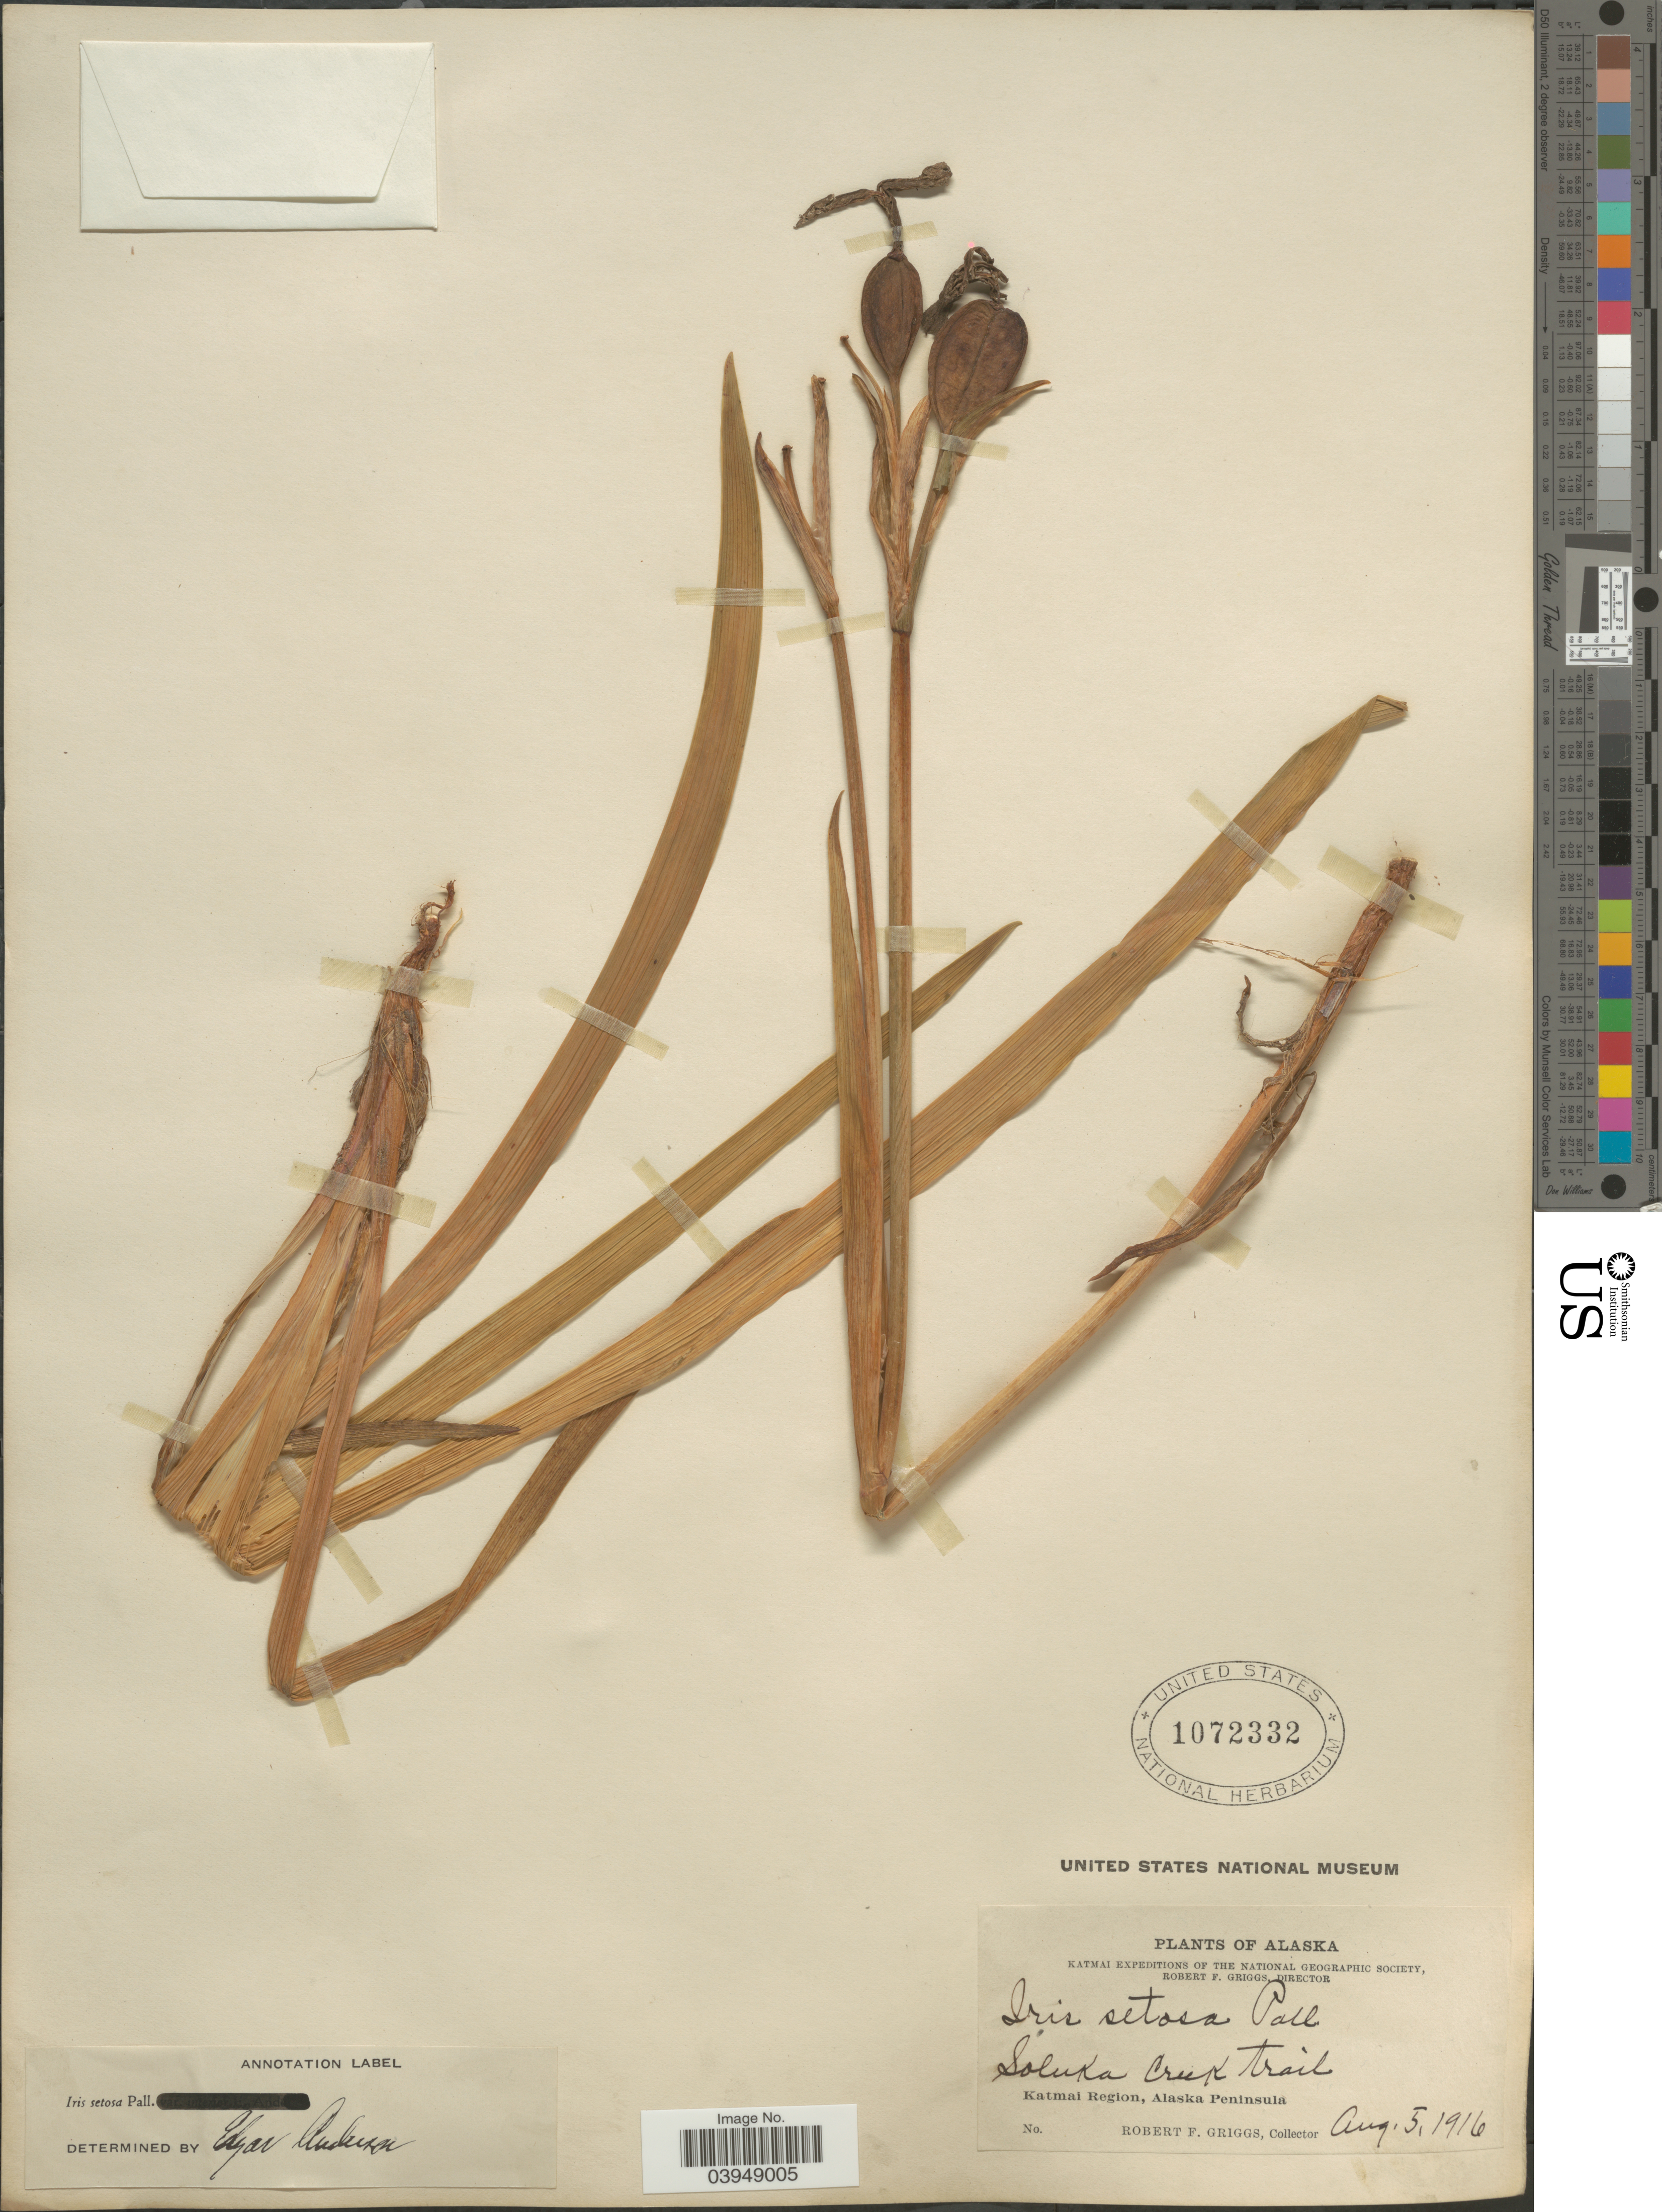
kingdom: Plantae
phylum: Tracheophyta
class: Liliopsida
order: Asparagales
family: Iridaceae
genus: Iris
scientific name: Iris setosa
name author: Pall. ex Link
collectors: R. F. Griggs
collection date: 1916-08-05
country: United States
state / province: Alaska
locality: Soluka Creek trail. Katmai Region, Alaska Peninsula.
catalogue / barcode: US 1072332